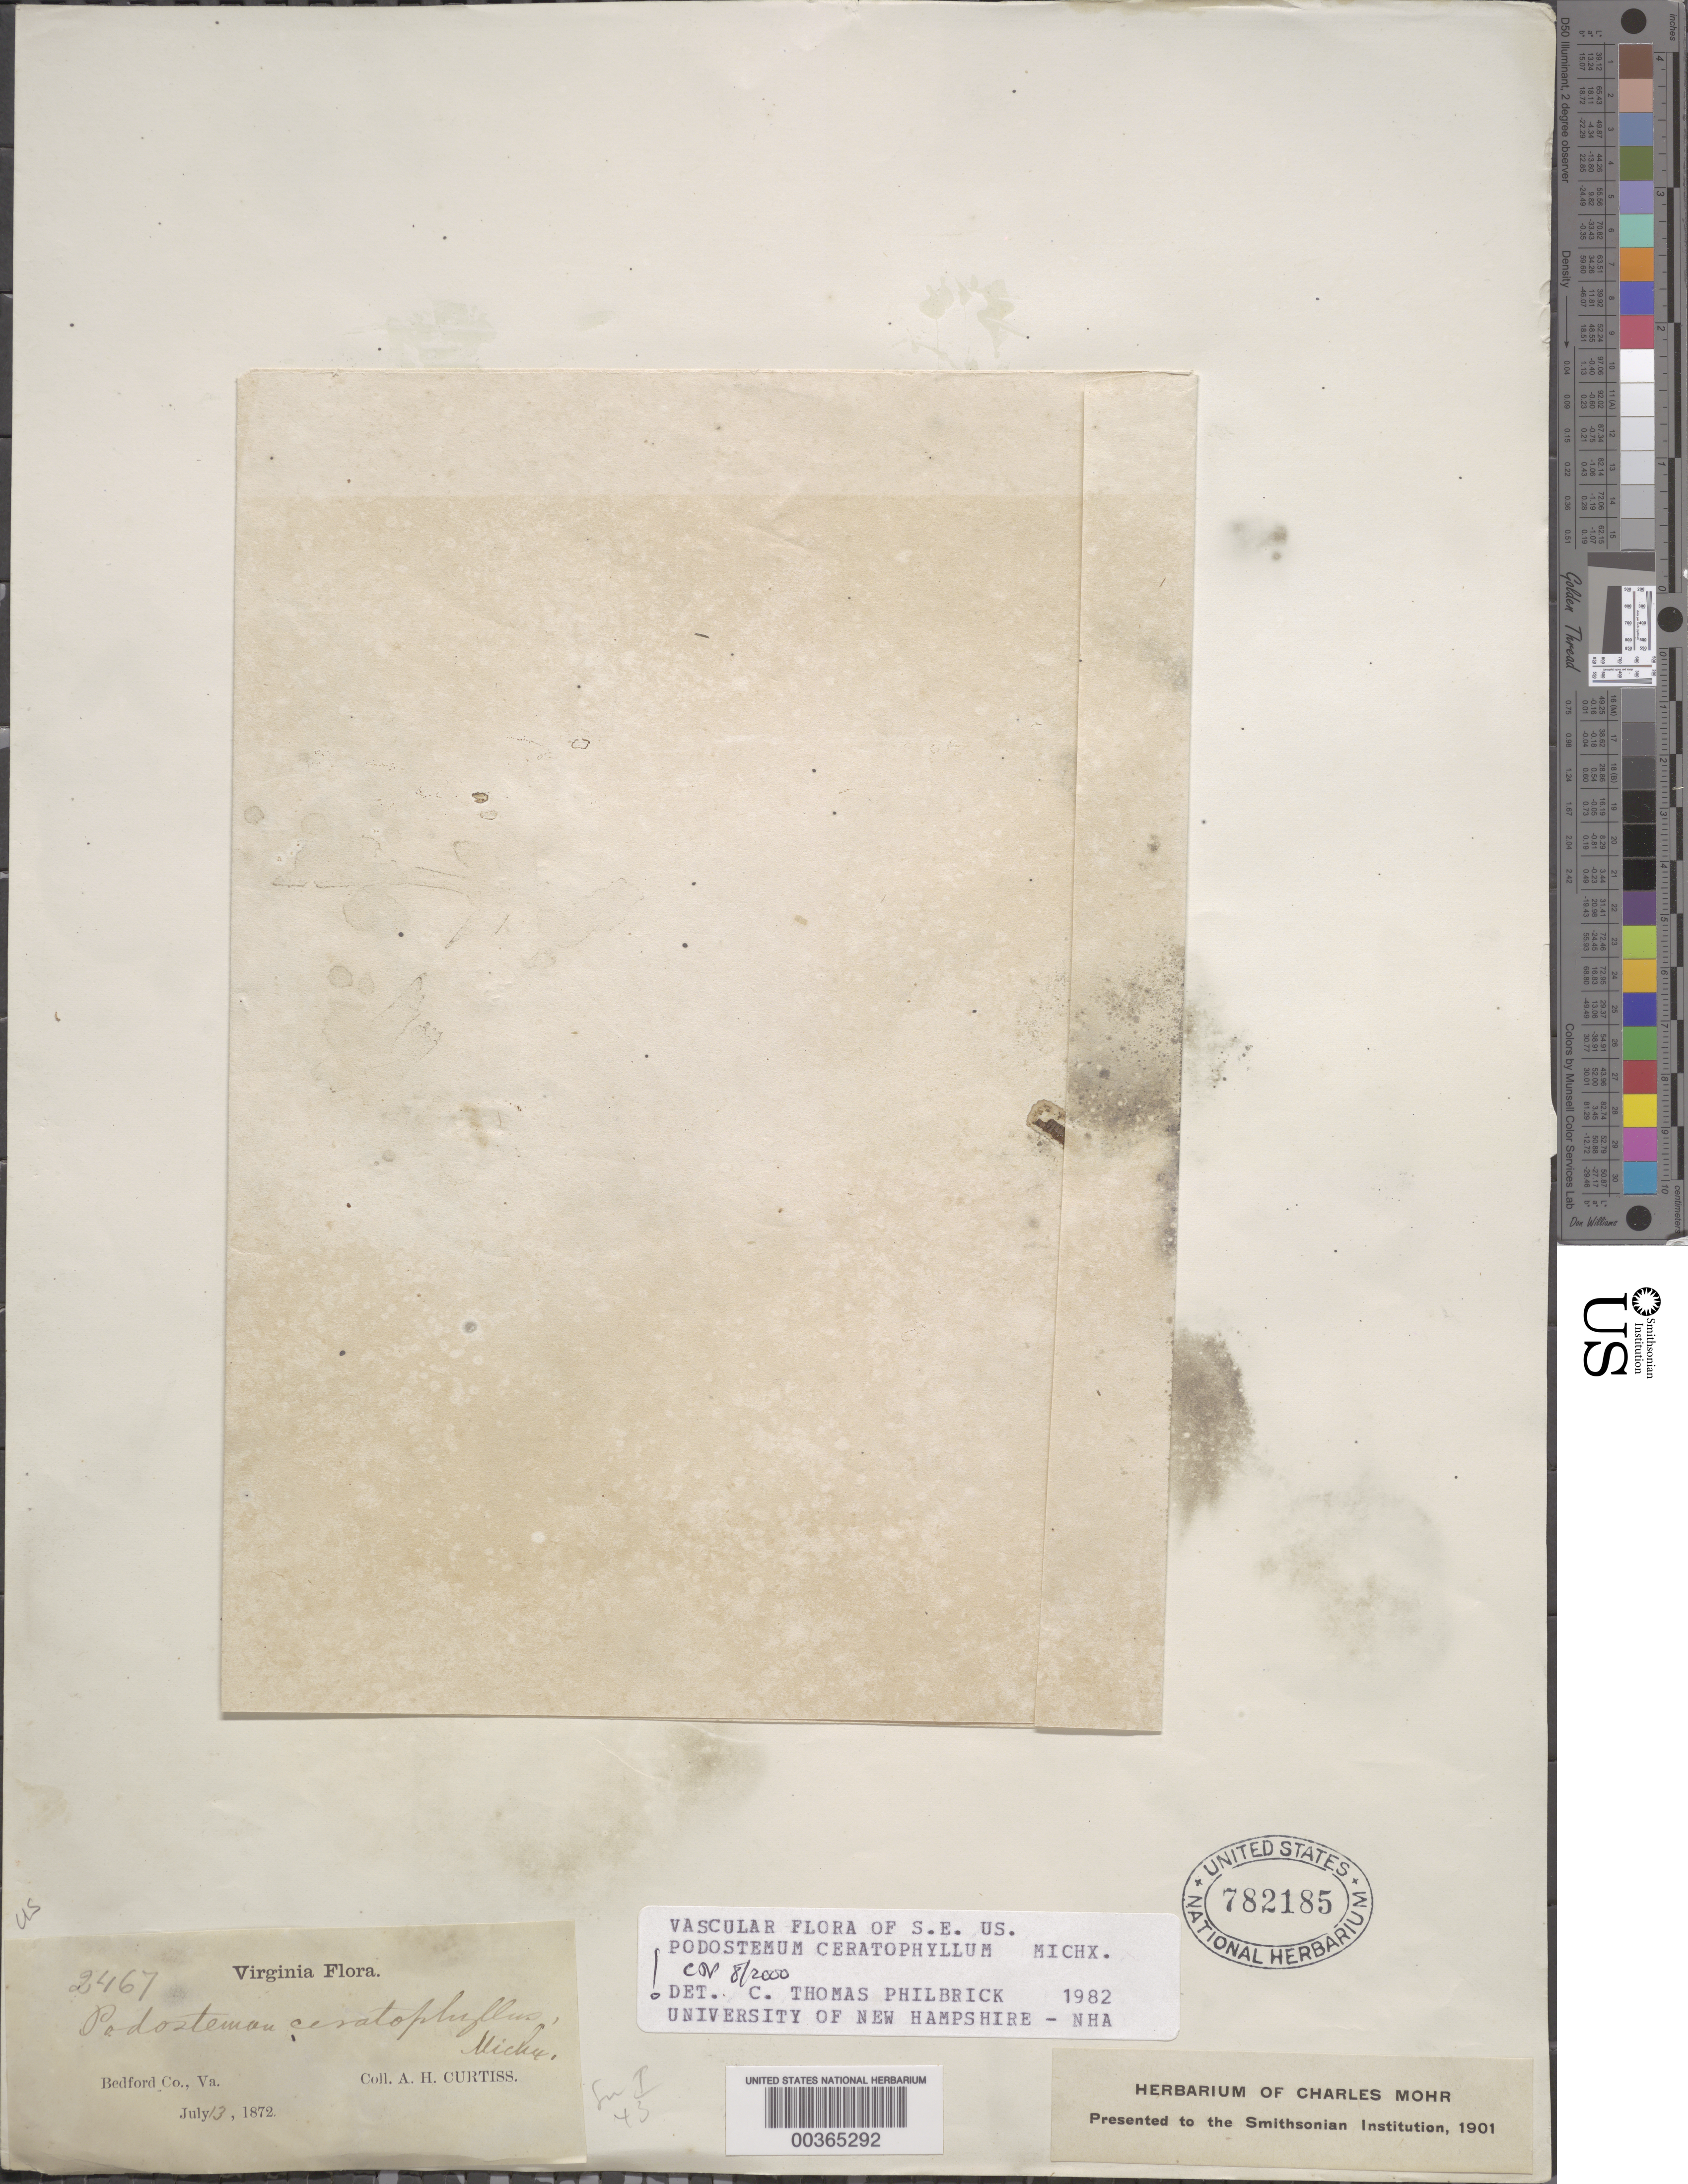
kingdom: Plantae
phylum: Tracheophyta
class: Magnoliopsida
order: Malpighiales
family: Podostemaceae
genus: Podostemum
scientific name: Podostemum ceratophylllum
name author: Michx.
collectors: A. H. Curtiss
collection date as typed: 13 Jul 1872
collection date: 1872-07-13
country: United States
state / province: Virginia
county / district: Bedford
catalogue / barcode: US 782185